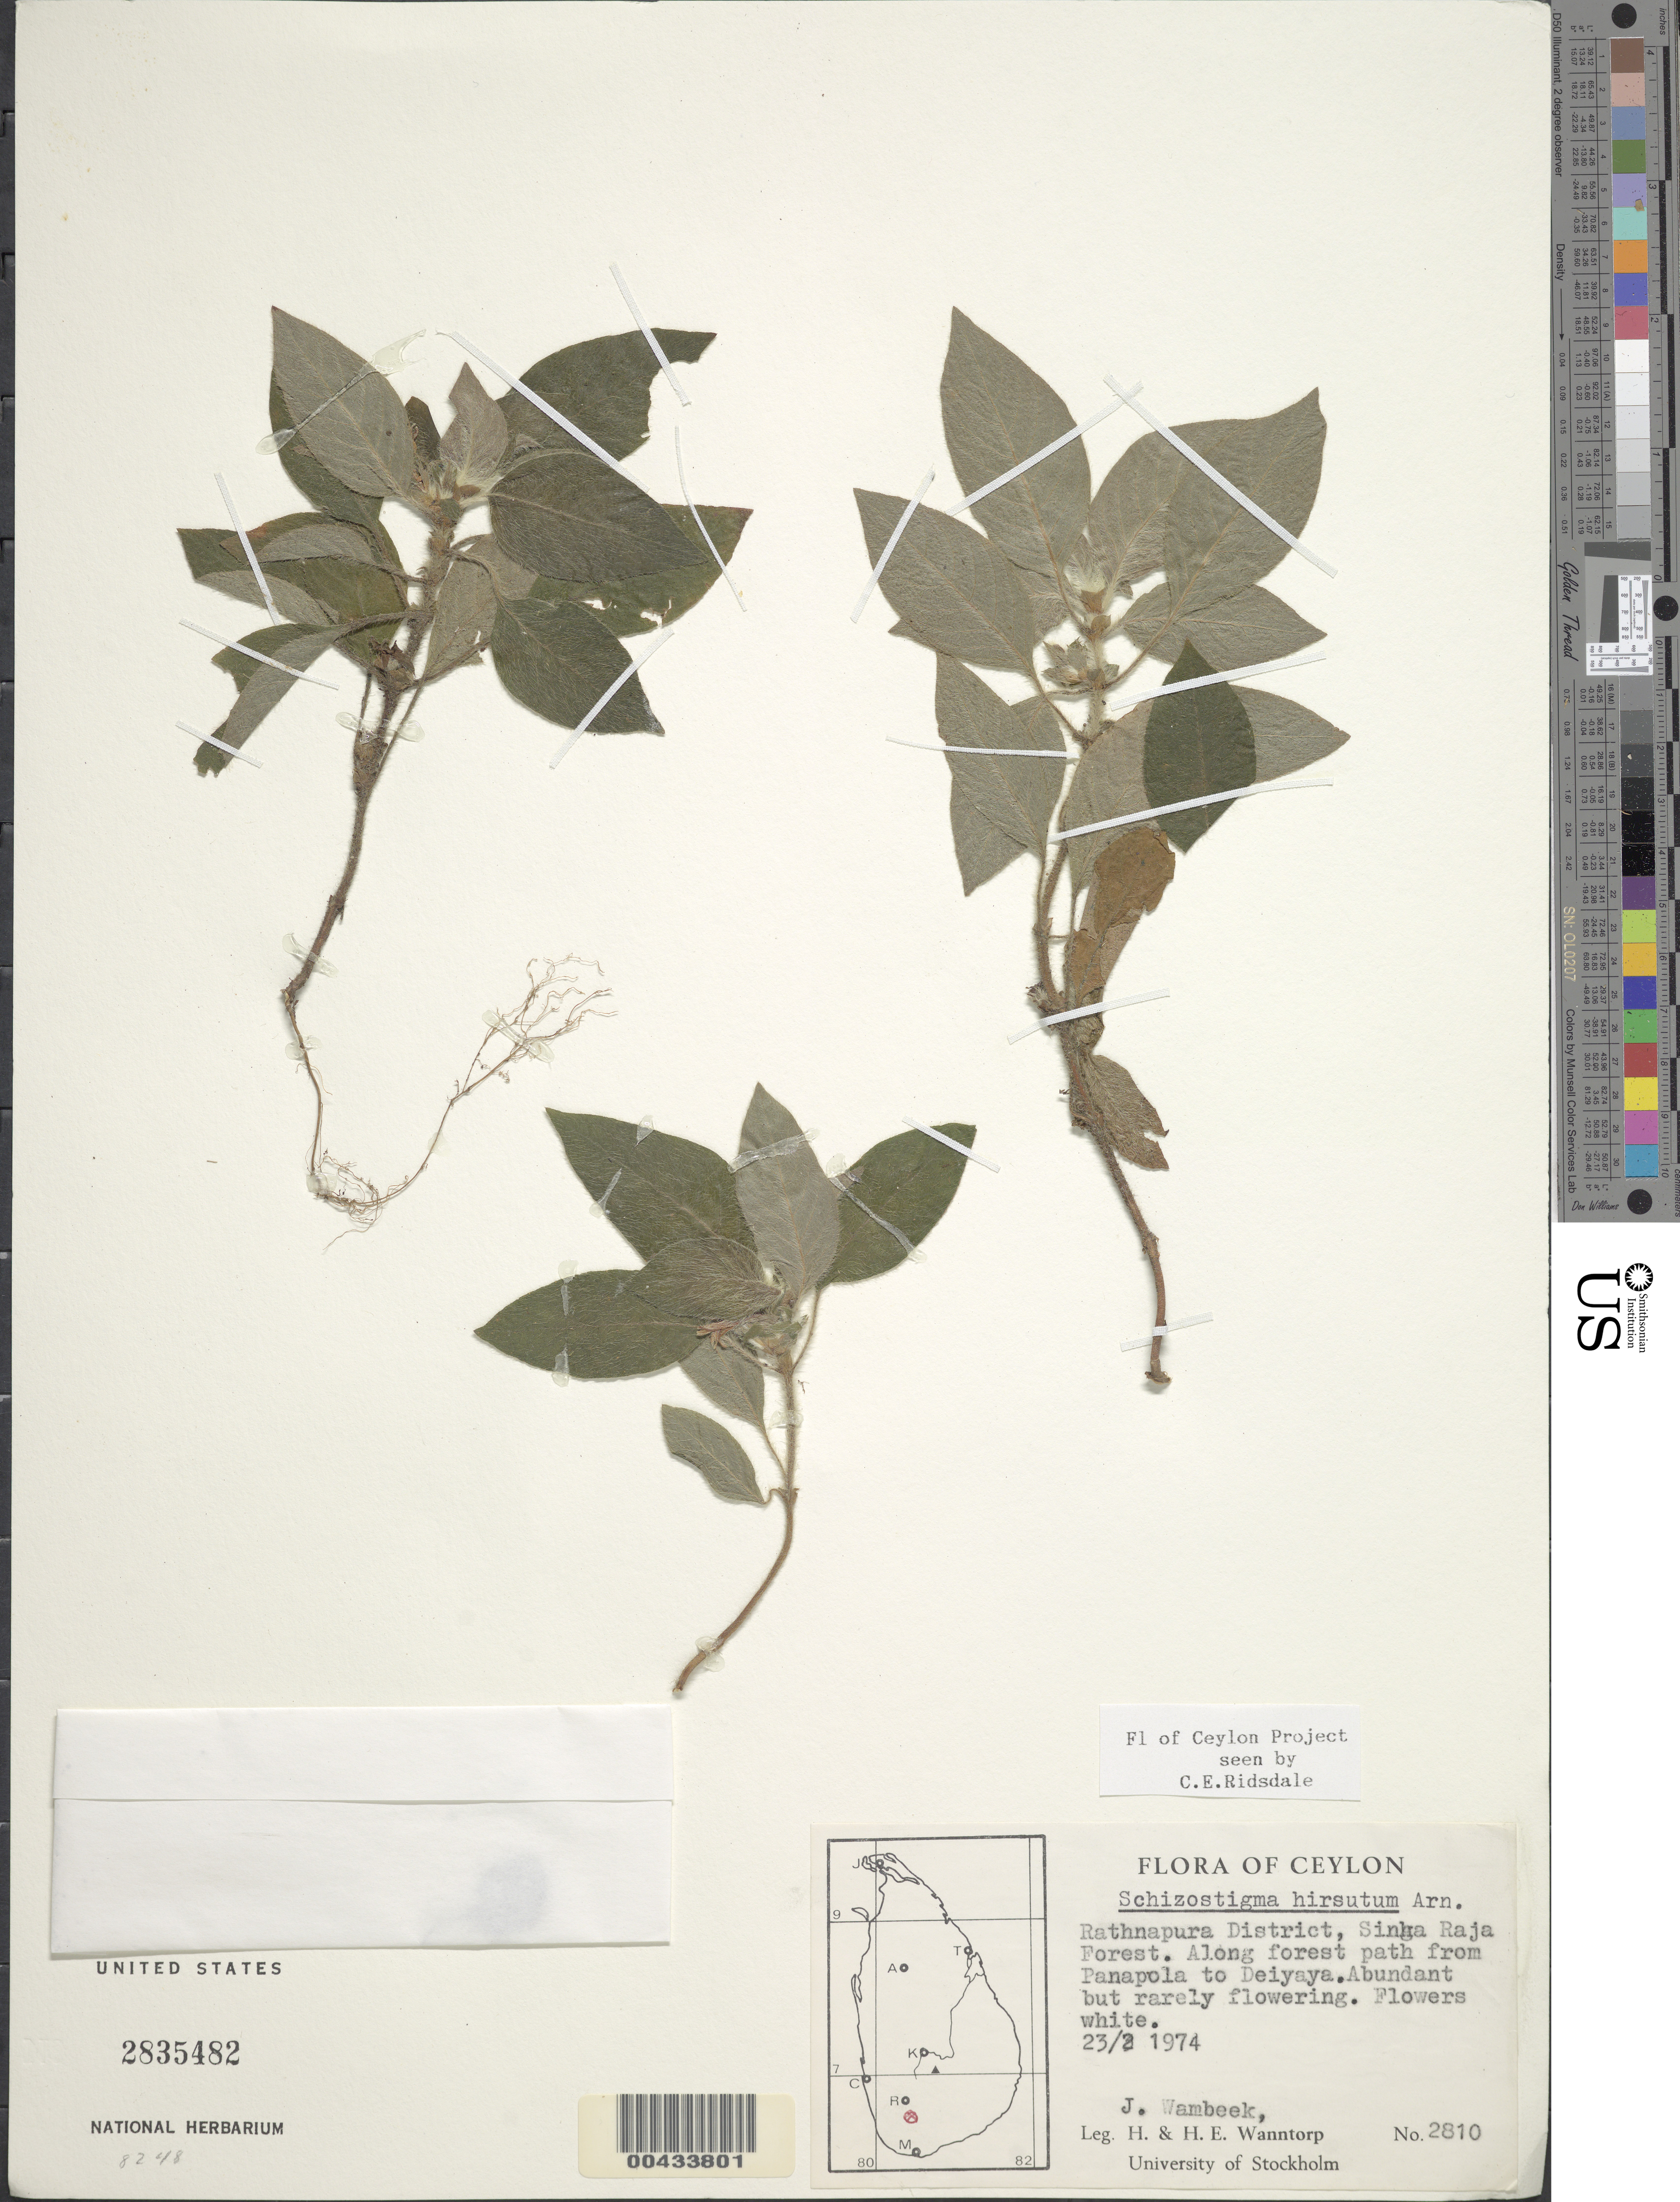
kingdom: Plantae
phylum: Tracheophyta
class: Magnoliopsida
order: Gentianales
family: Rubiaceae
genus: Schizostigma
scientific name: Schizostigma hirsutum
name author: Arn. ex Meisn.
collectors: H. Wanntorp, H. Wanntorp & J. Wambeek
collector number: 2810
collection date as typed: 23 Feb 1974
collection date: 1974-02-23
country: Sri Lanka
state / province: Sabaragamuwa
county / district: Ratnapura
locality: Sinharaja forest, path from Panapola to Deiyaya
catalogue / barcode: US 2835482